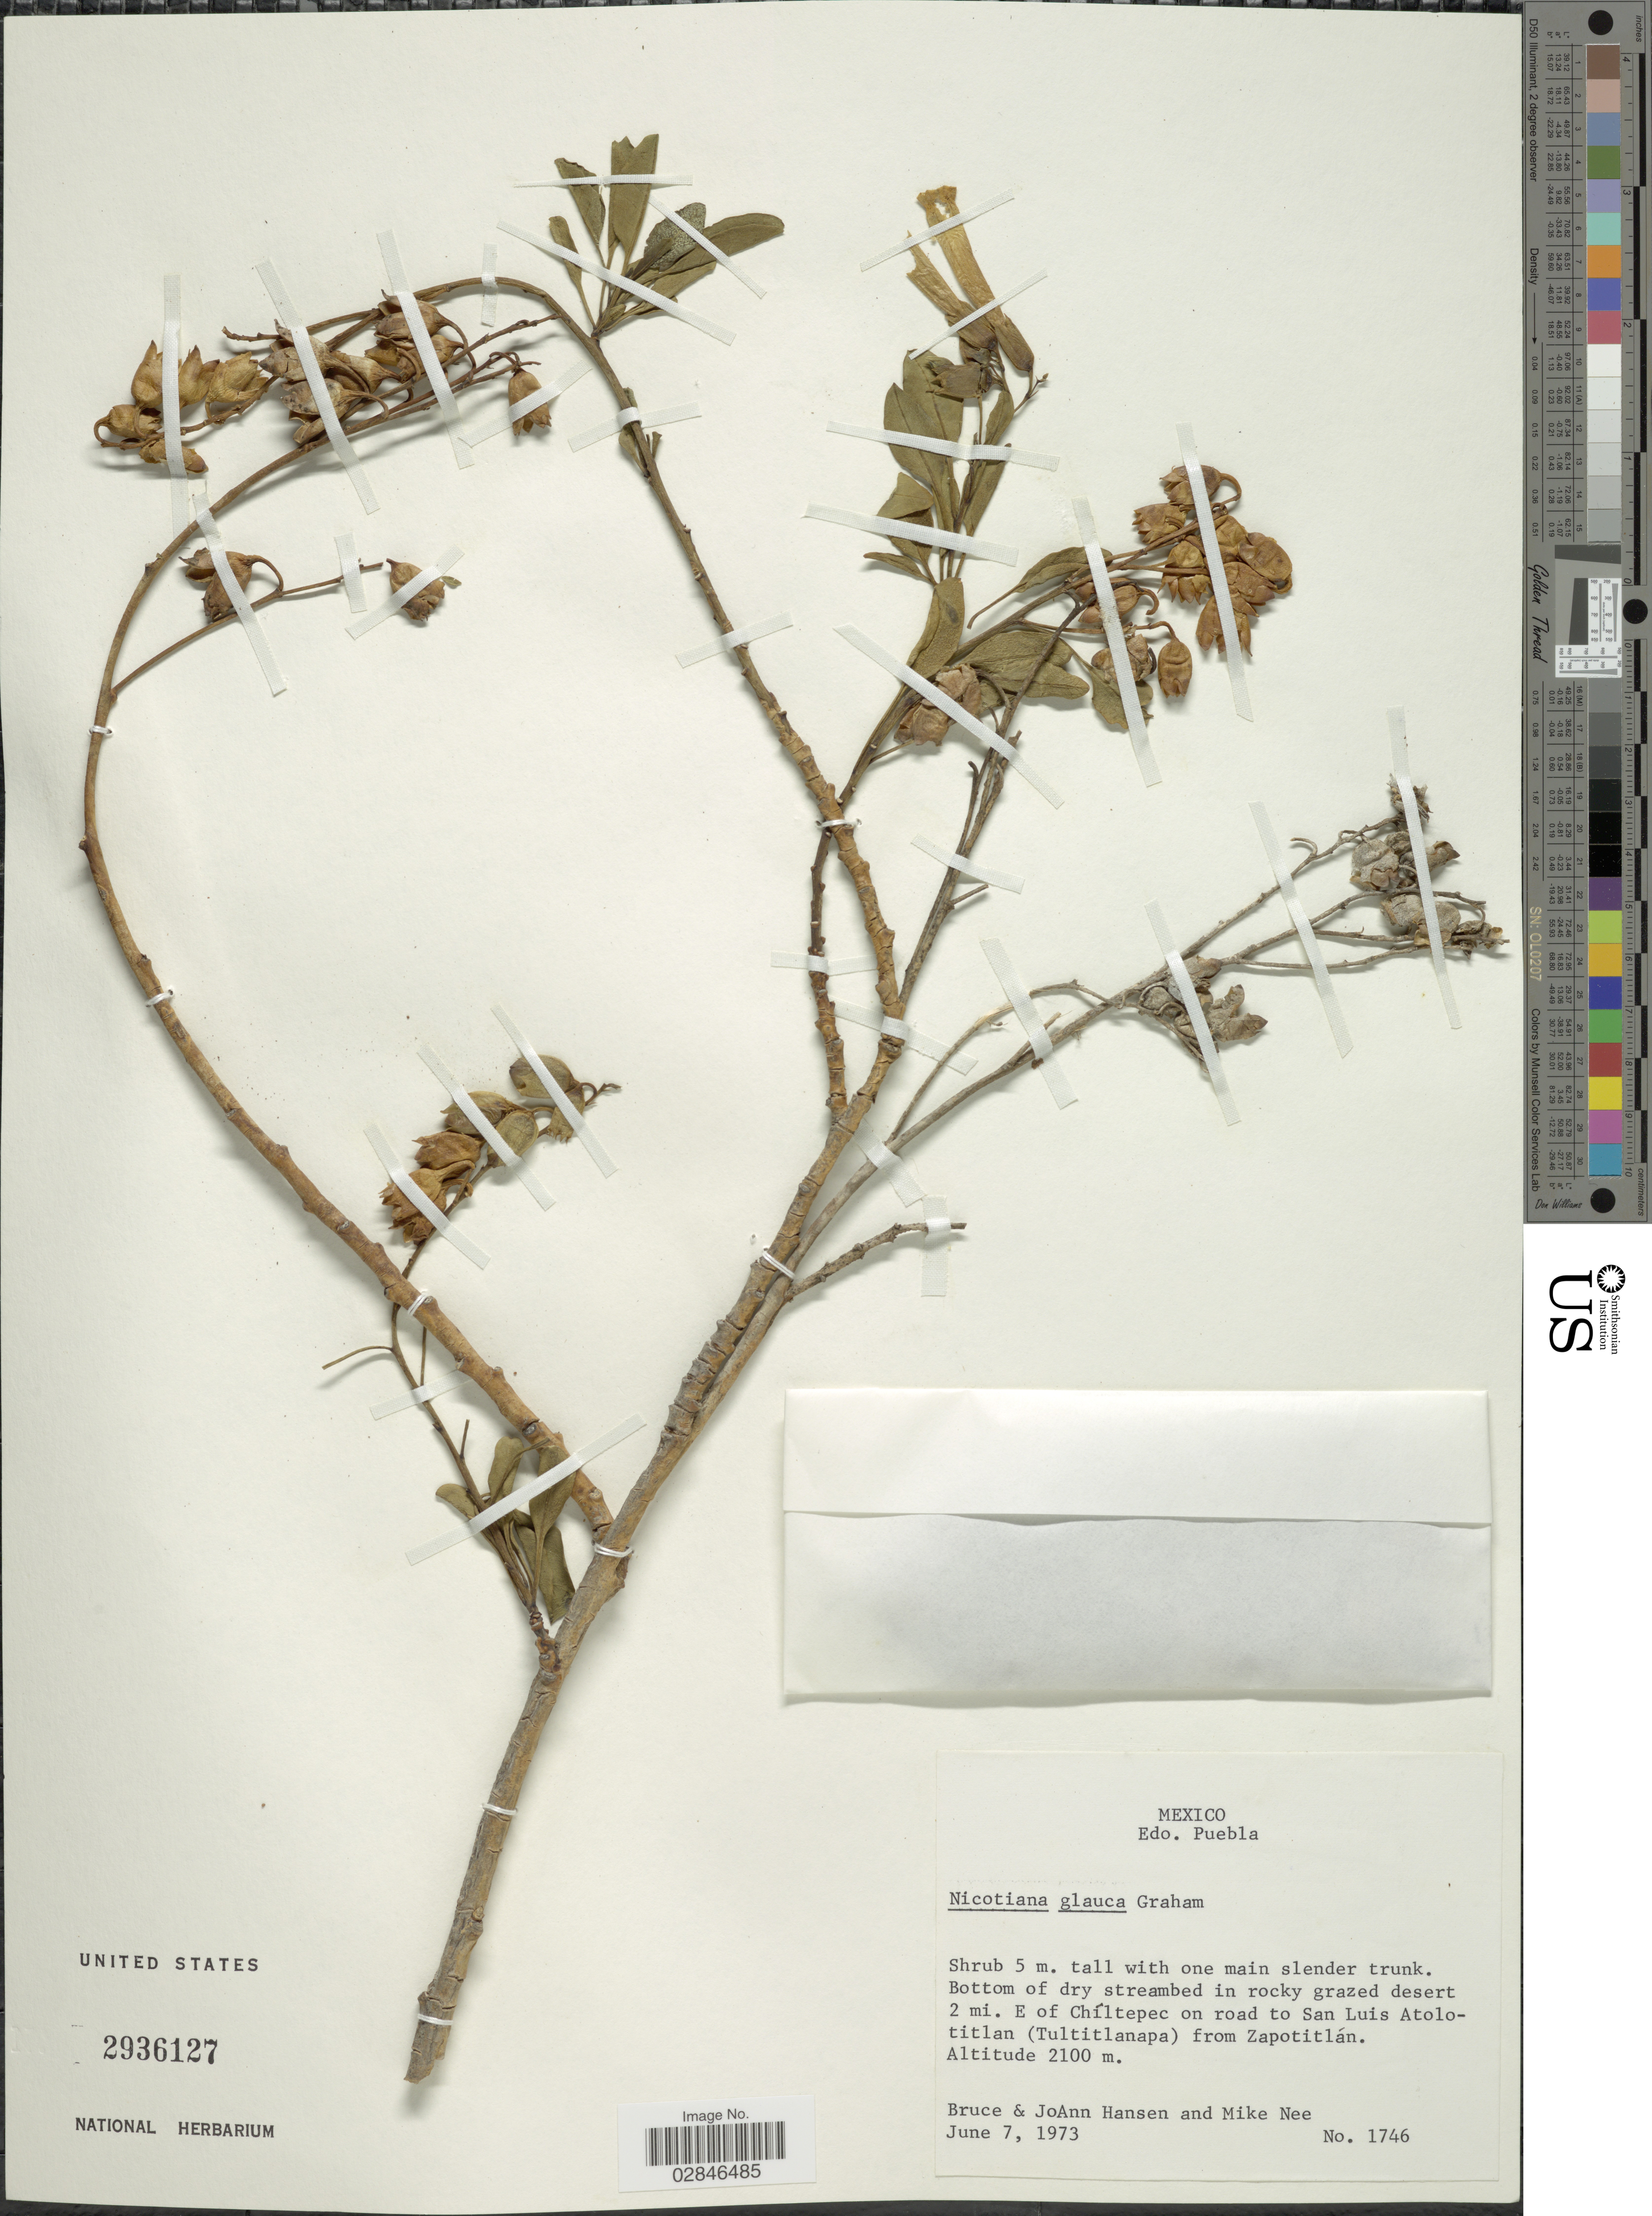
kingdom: Plantae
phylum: Tracheophyta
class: Magnoliopsida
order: Solanales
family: Solanaceae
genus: Nicotiana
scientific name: Nicotiana glauca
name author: Graham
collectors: B. Hansen, J. Hansen & M. Nee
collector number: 1746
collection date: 1973-06-07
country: Mexico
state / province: Puebla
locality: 2 mi. E of Chíltepec on road to San Luis Atolotitlan (Tultitilanapa) from Zapotitlán.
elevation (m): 2100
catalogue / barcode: US 2936127